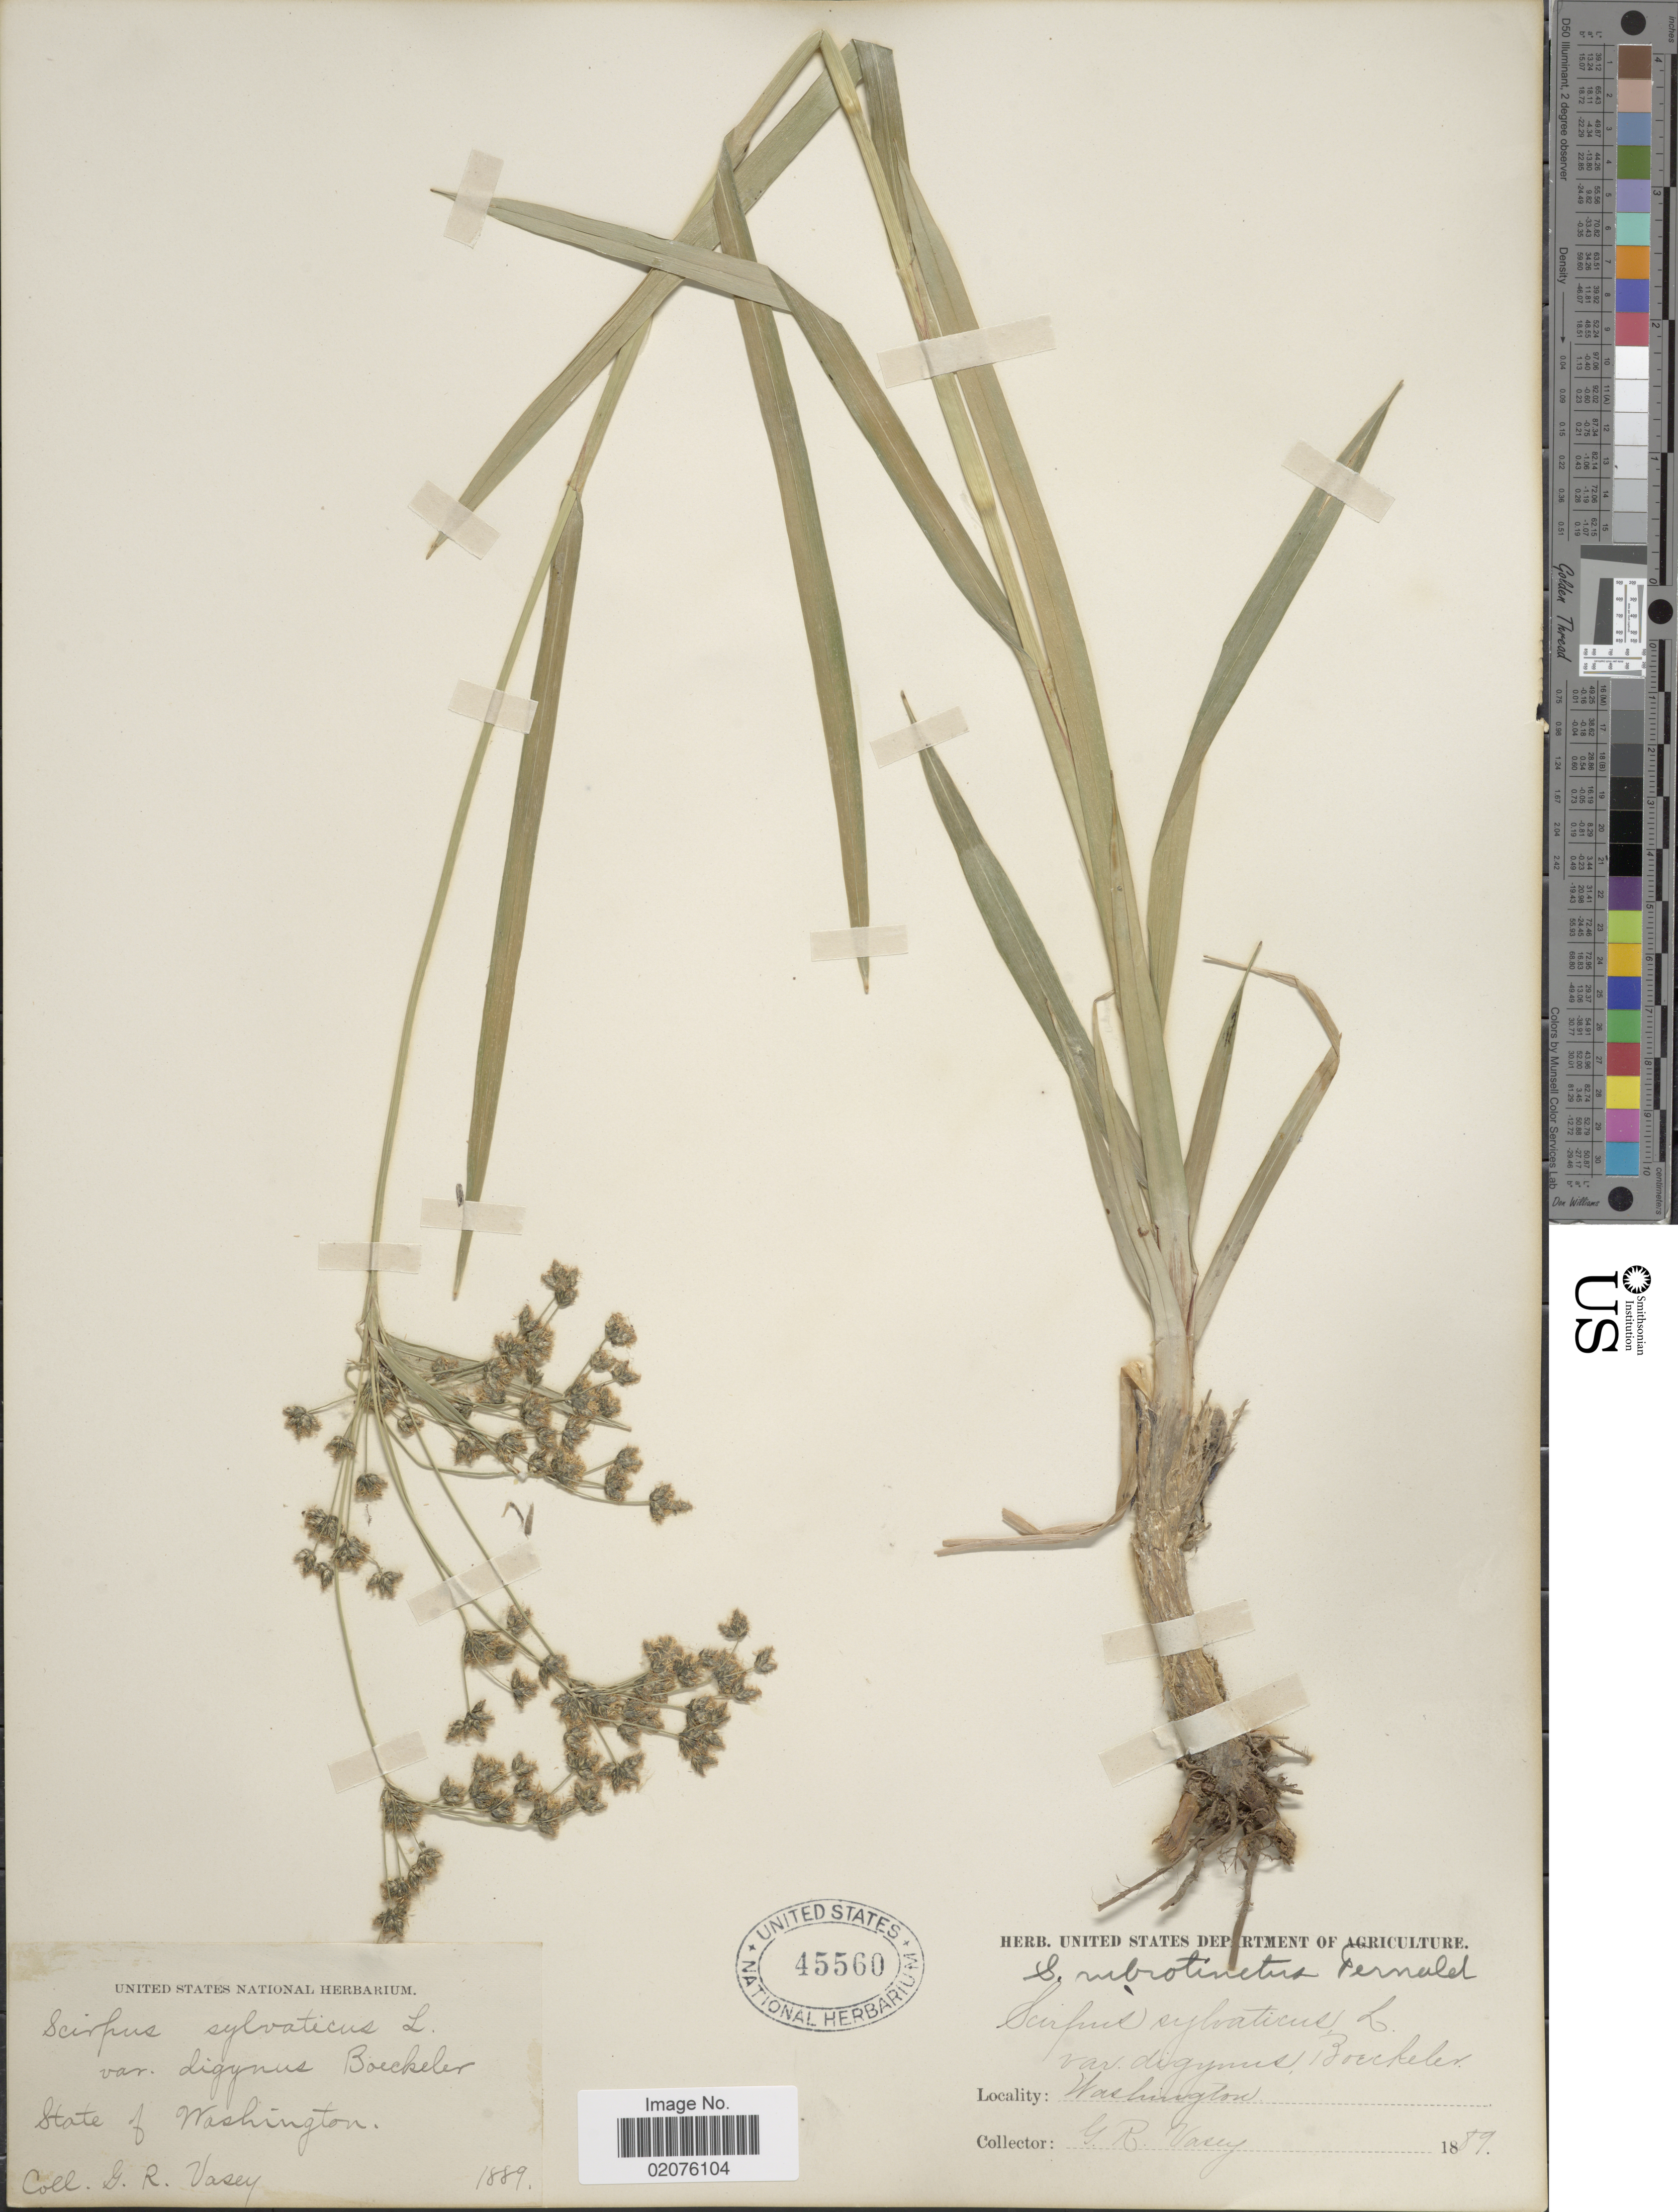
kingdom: Plantae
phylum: Tracheophyta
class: Liliopsida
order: Poales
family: Cyperaceae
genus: Scirpus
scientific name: Scirpus microcarpus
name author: J. Presl & C. Presl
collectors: G. R. Vasey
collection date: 1889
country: United States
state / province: Washington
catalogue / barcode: US 45560